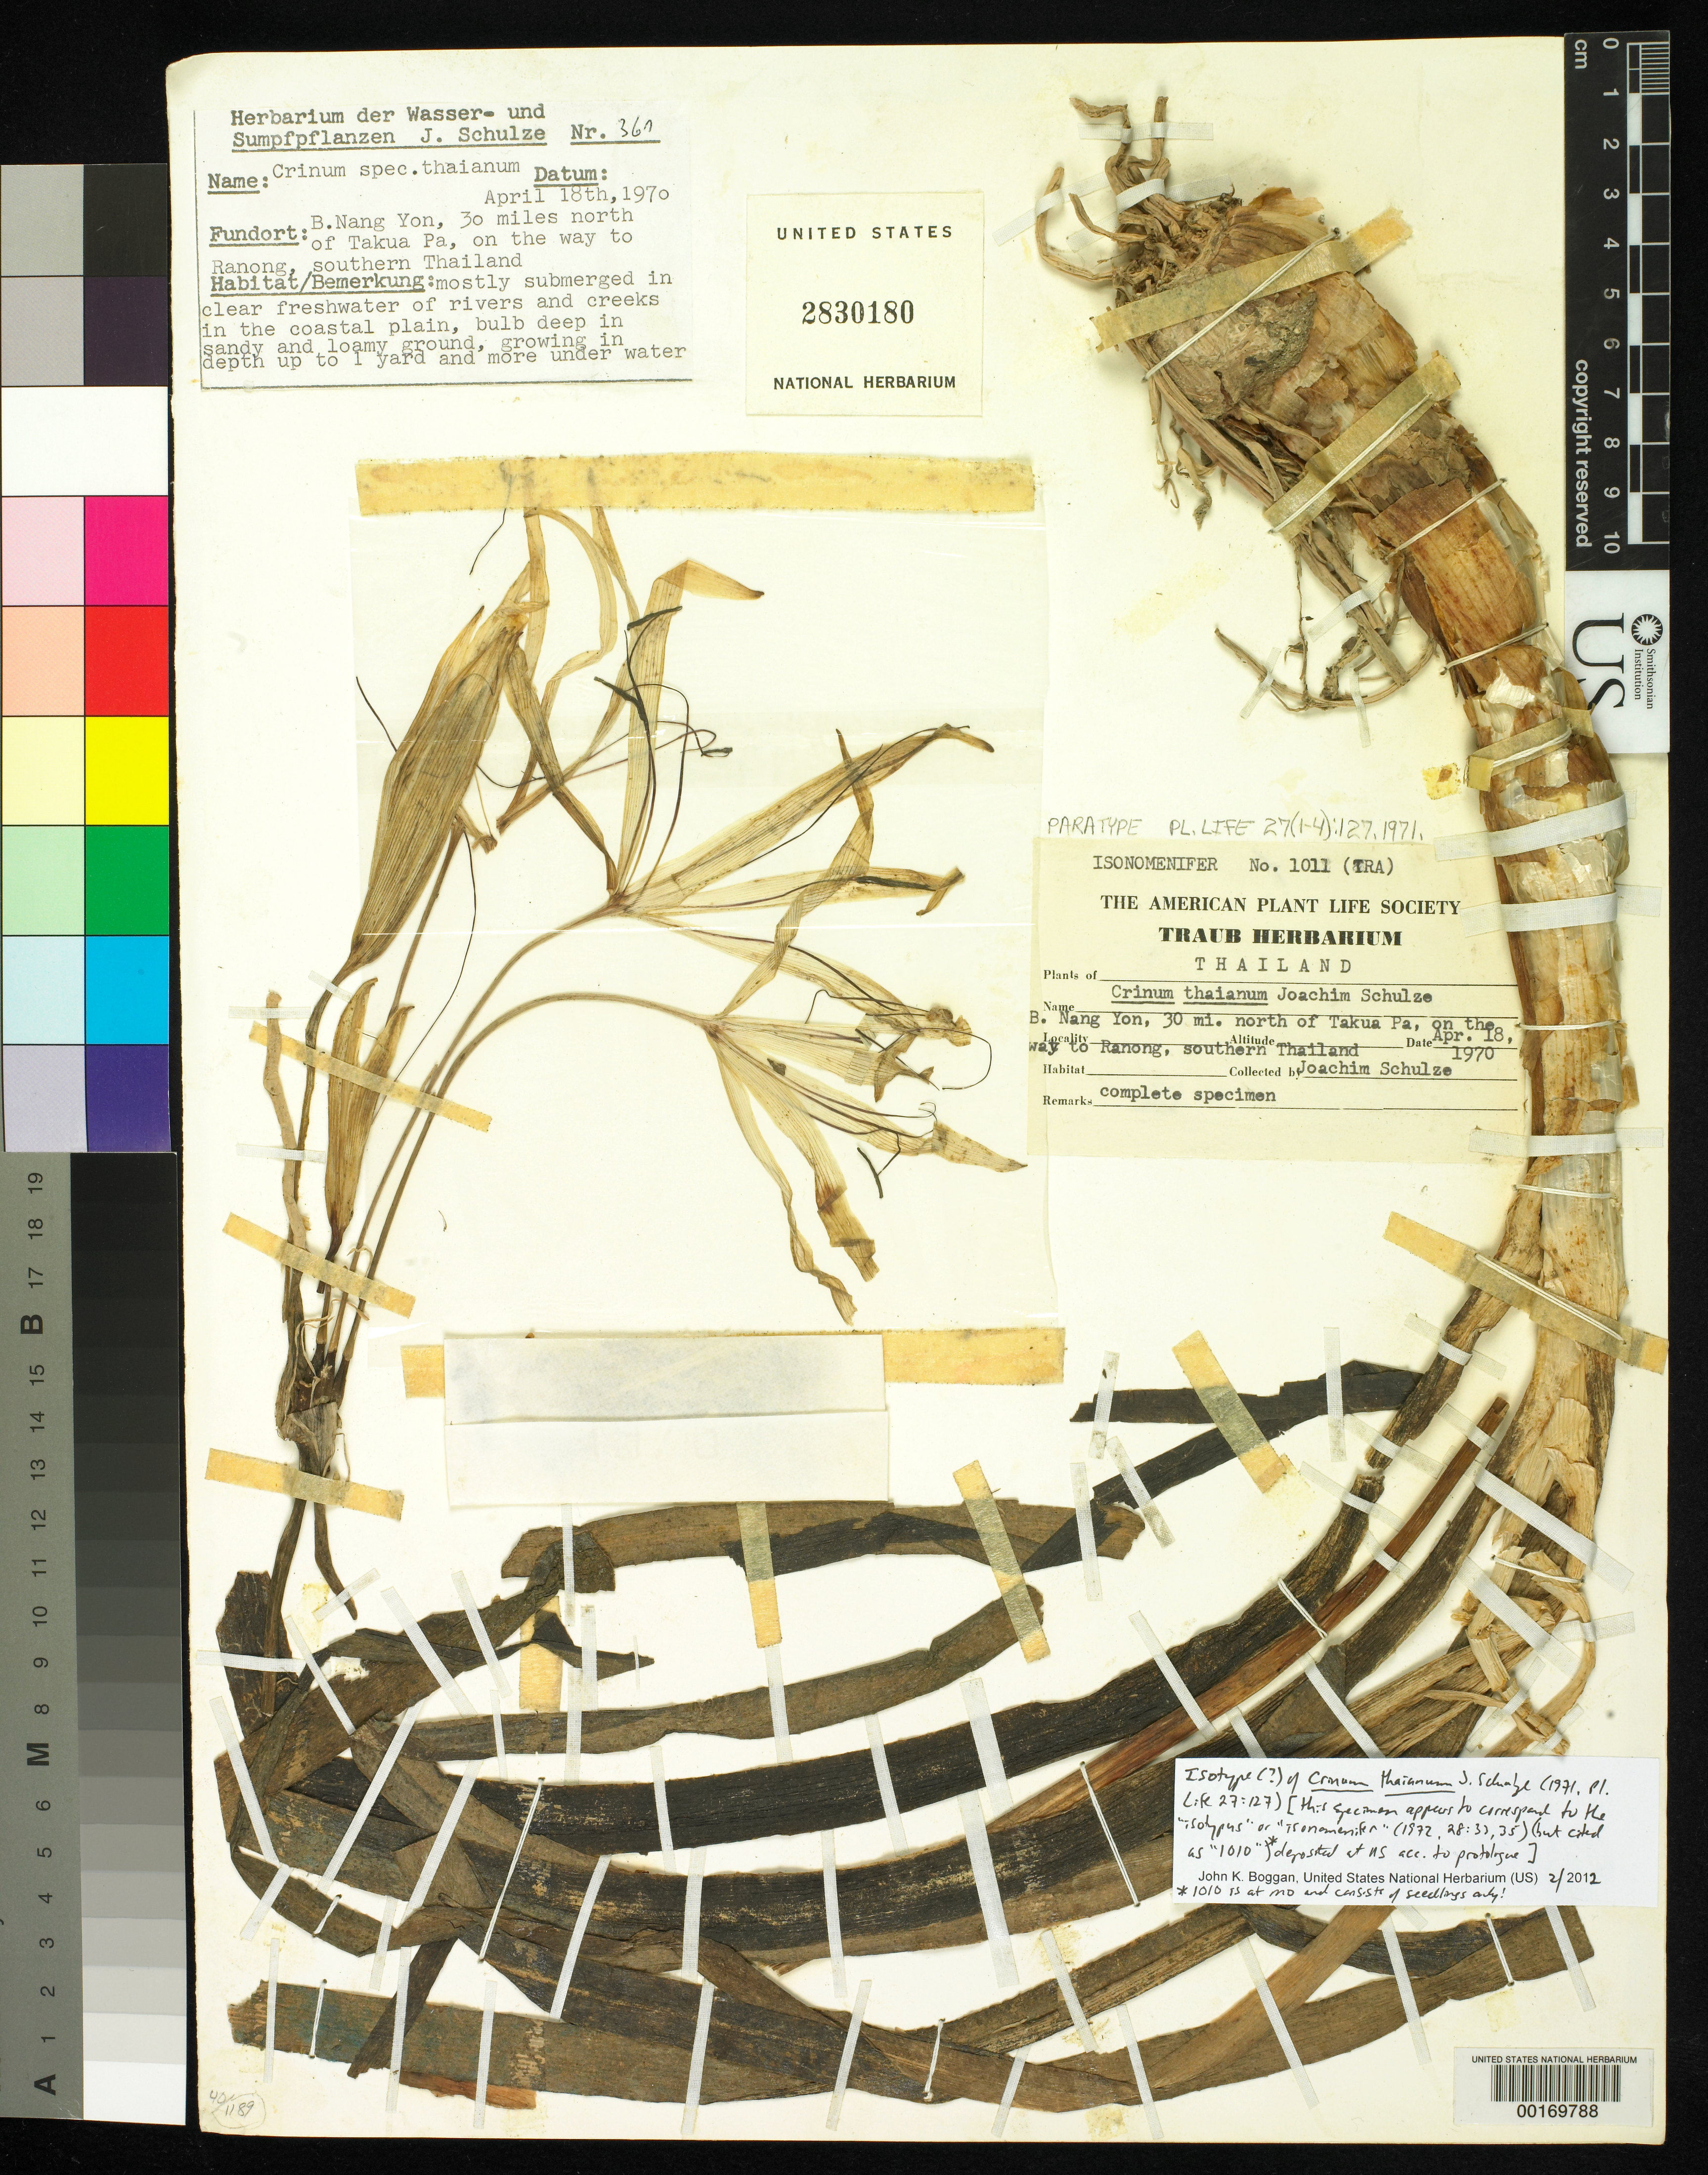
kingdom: Plantae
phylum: Tracheophyta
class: Liliopsida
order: Asparagales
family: Amaryllidaceae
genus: Crinum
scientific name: Crinum thaianum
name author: J. Schulze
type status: Lectotype; Type Collection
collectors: J. Schulze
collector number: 1011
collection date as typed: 18 Apr 1970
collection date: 1970-04-18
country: Thailand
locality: B.Nang Yon, 30 mi. north of Takua Pa, on the way to Ranong, southern Thailand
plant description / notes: One of 3 specimens of this taxon received from the Traub herbarium. For further information see Plant Life 28: 33-42 (1972), where author states (p. 35) that "only 2 specimens with flowers" were collected, pressed, and sent to Traub. This specimen appears to correspond to one of those two specimens, the "isotypus" (27: 127) or "isonomenifer" (28:33) deposited at US (same collection date but cited as "No. 1010 J. Schulze"; 1010 is at MO and consists of seedlings only). See lectotypification (Lekhak & Yadav 2012) for further discussion.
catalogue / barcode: US 2830180